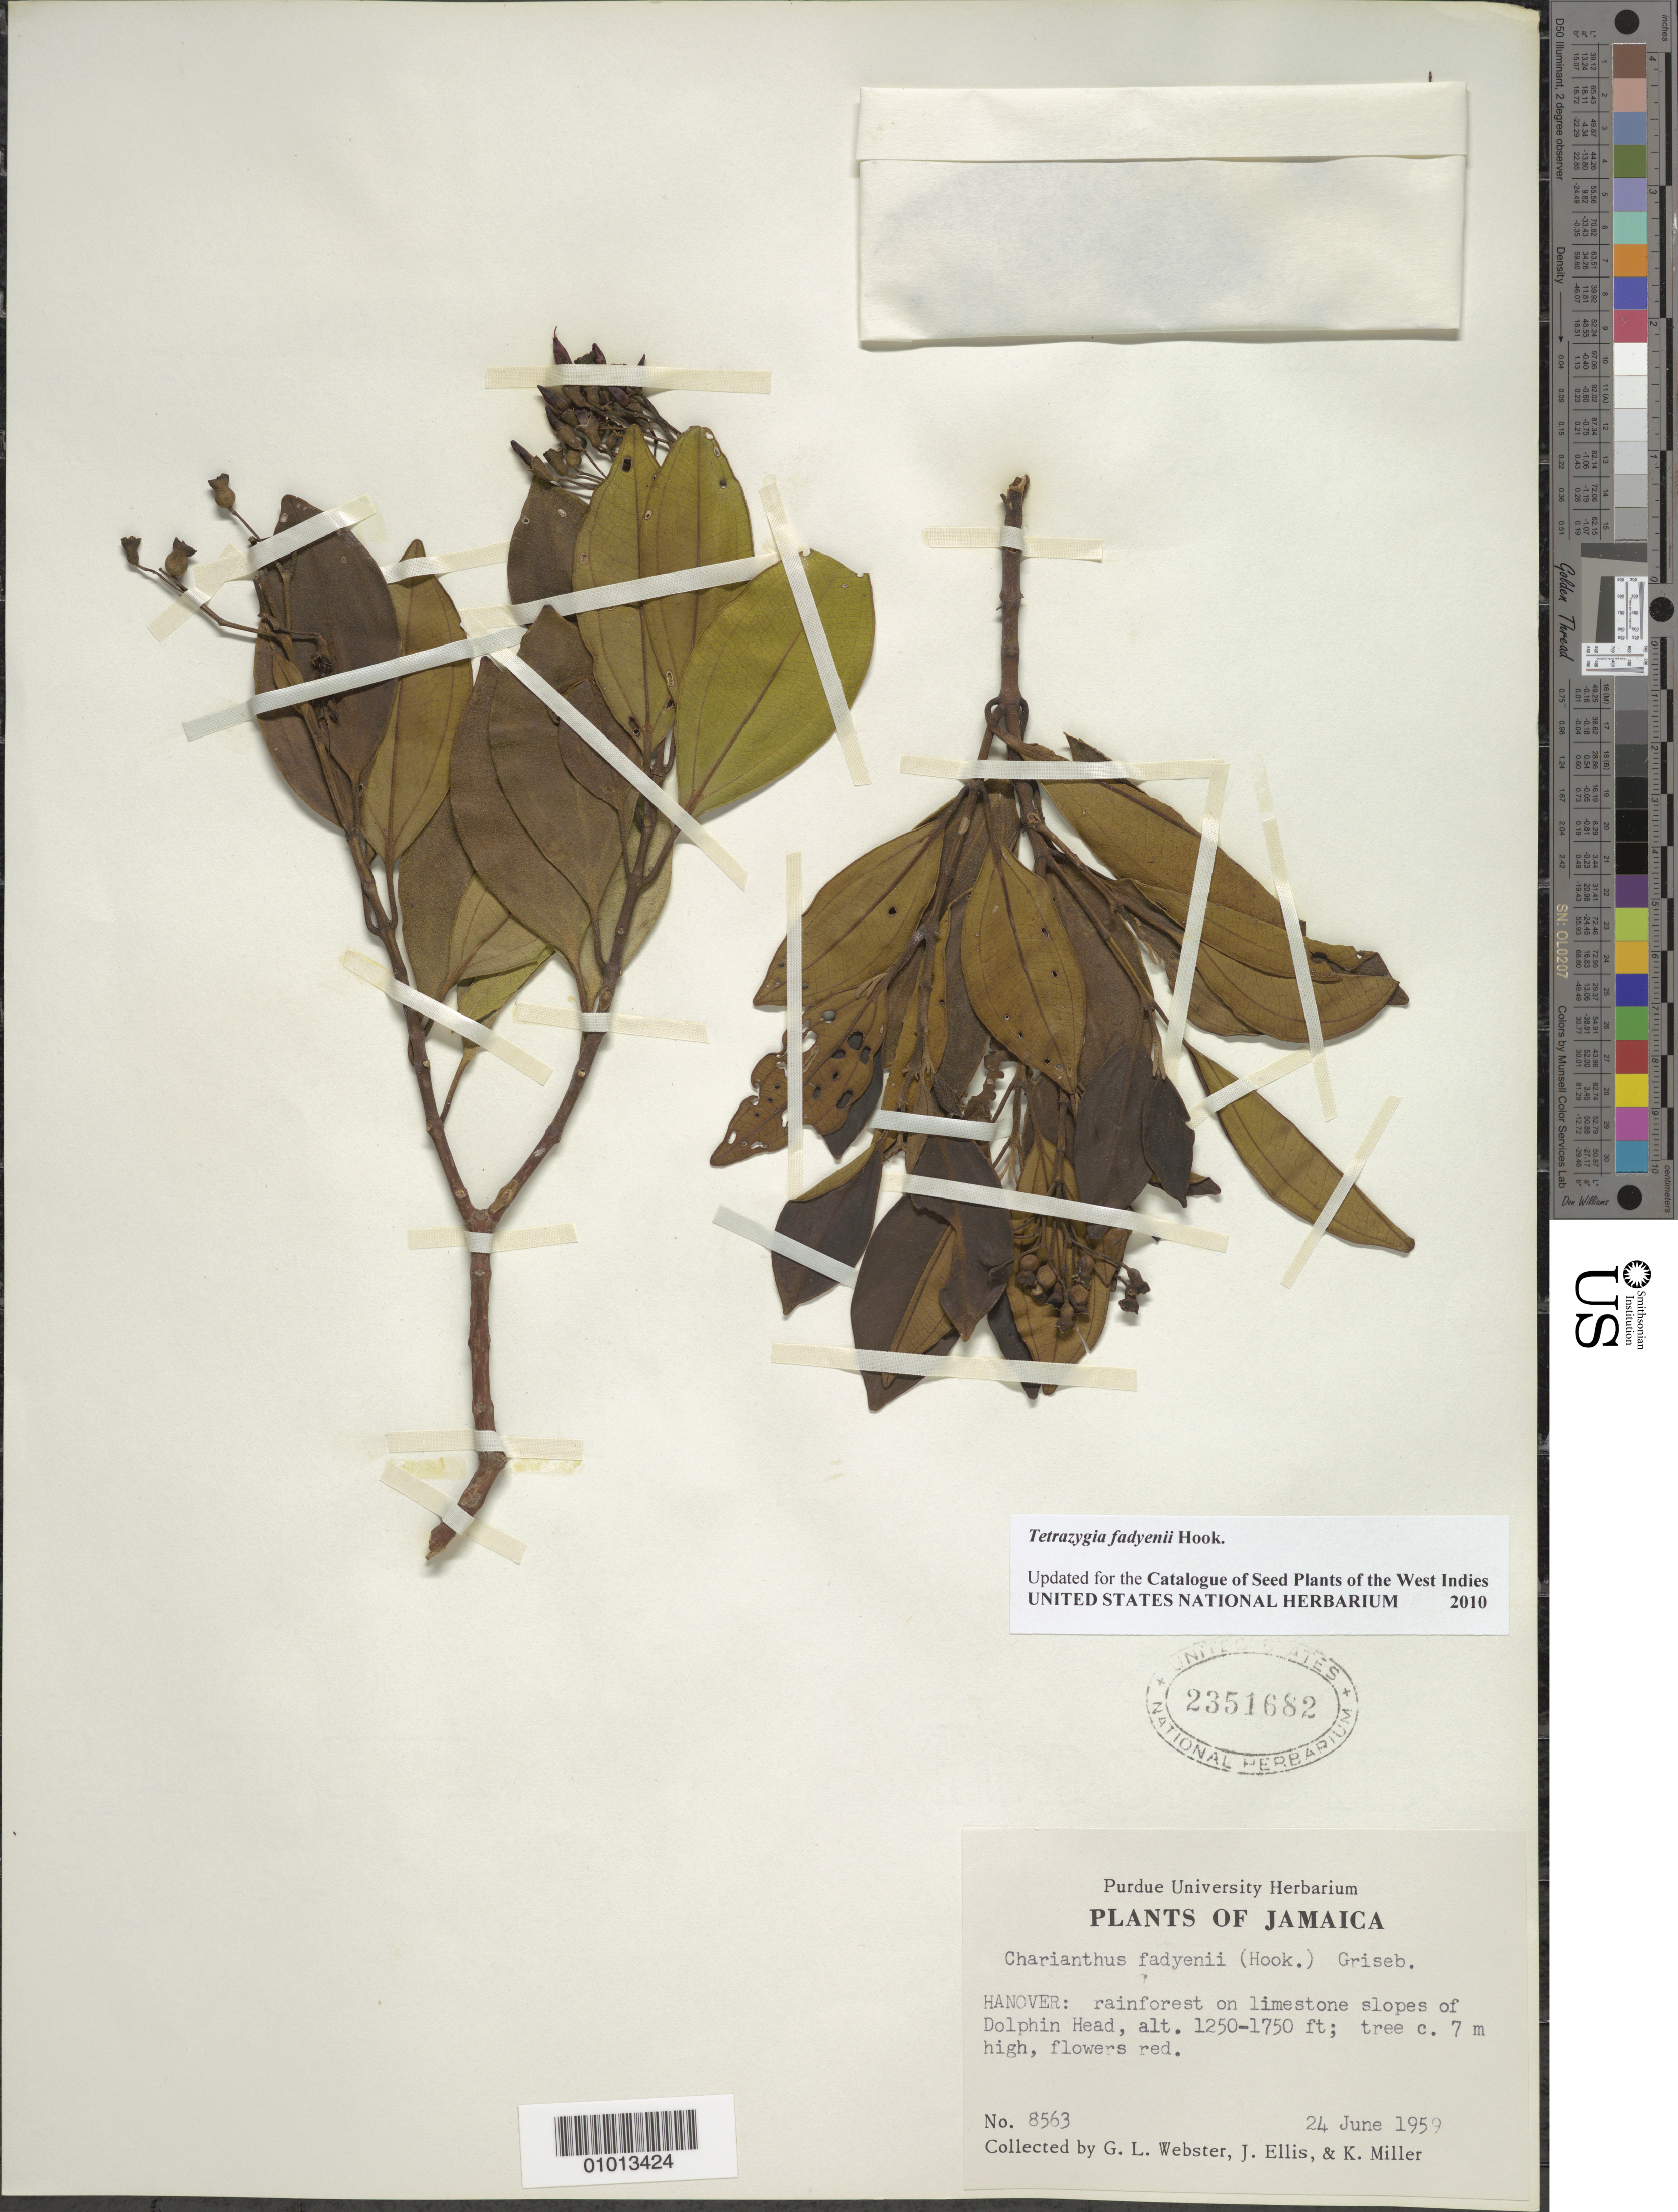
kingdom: Plantae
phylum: Tracheophyta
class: Magnoliopsida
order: Myrtales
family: Melastomataceae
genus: Tetrazygia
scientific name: Tetrazygia fadyenii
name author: Hook.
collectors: G. L. Webster, J. Ellis & K. Miller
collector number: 8563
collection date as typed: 24 Jun 1959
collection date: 1959-06-24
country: Jamaica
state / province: Hanover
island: Jamaica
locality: Dolphin Head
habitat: Rainforest on limestone slopes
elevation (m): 381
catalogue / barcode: US 2351682